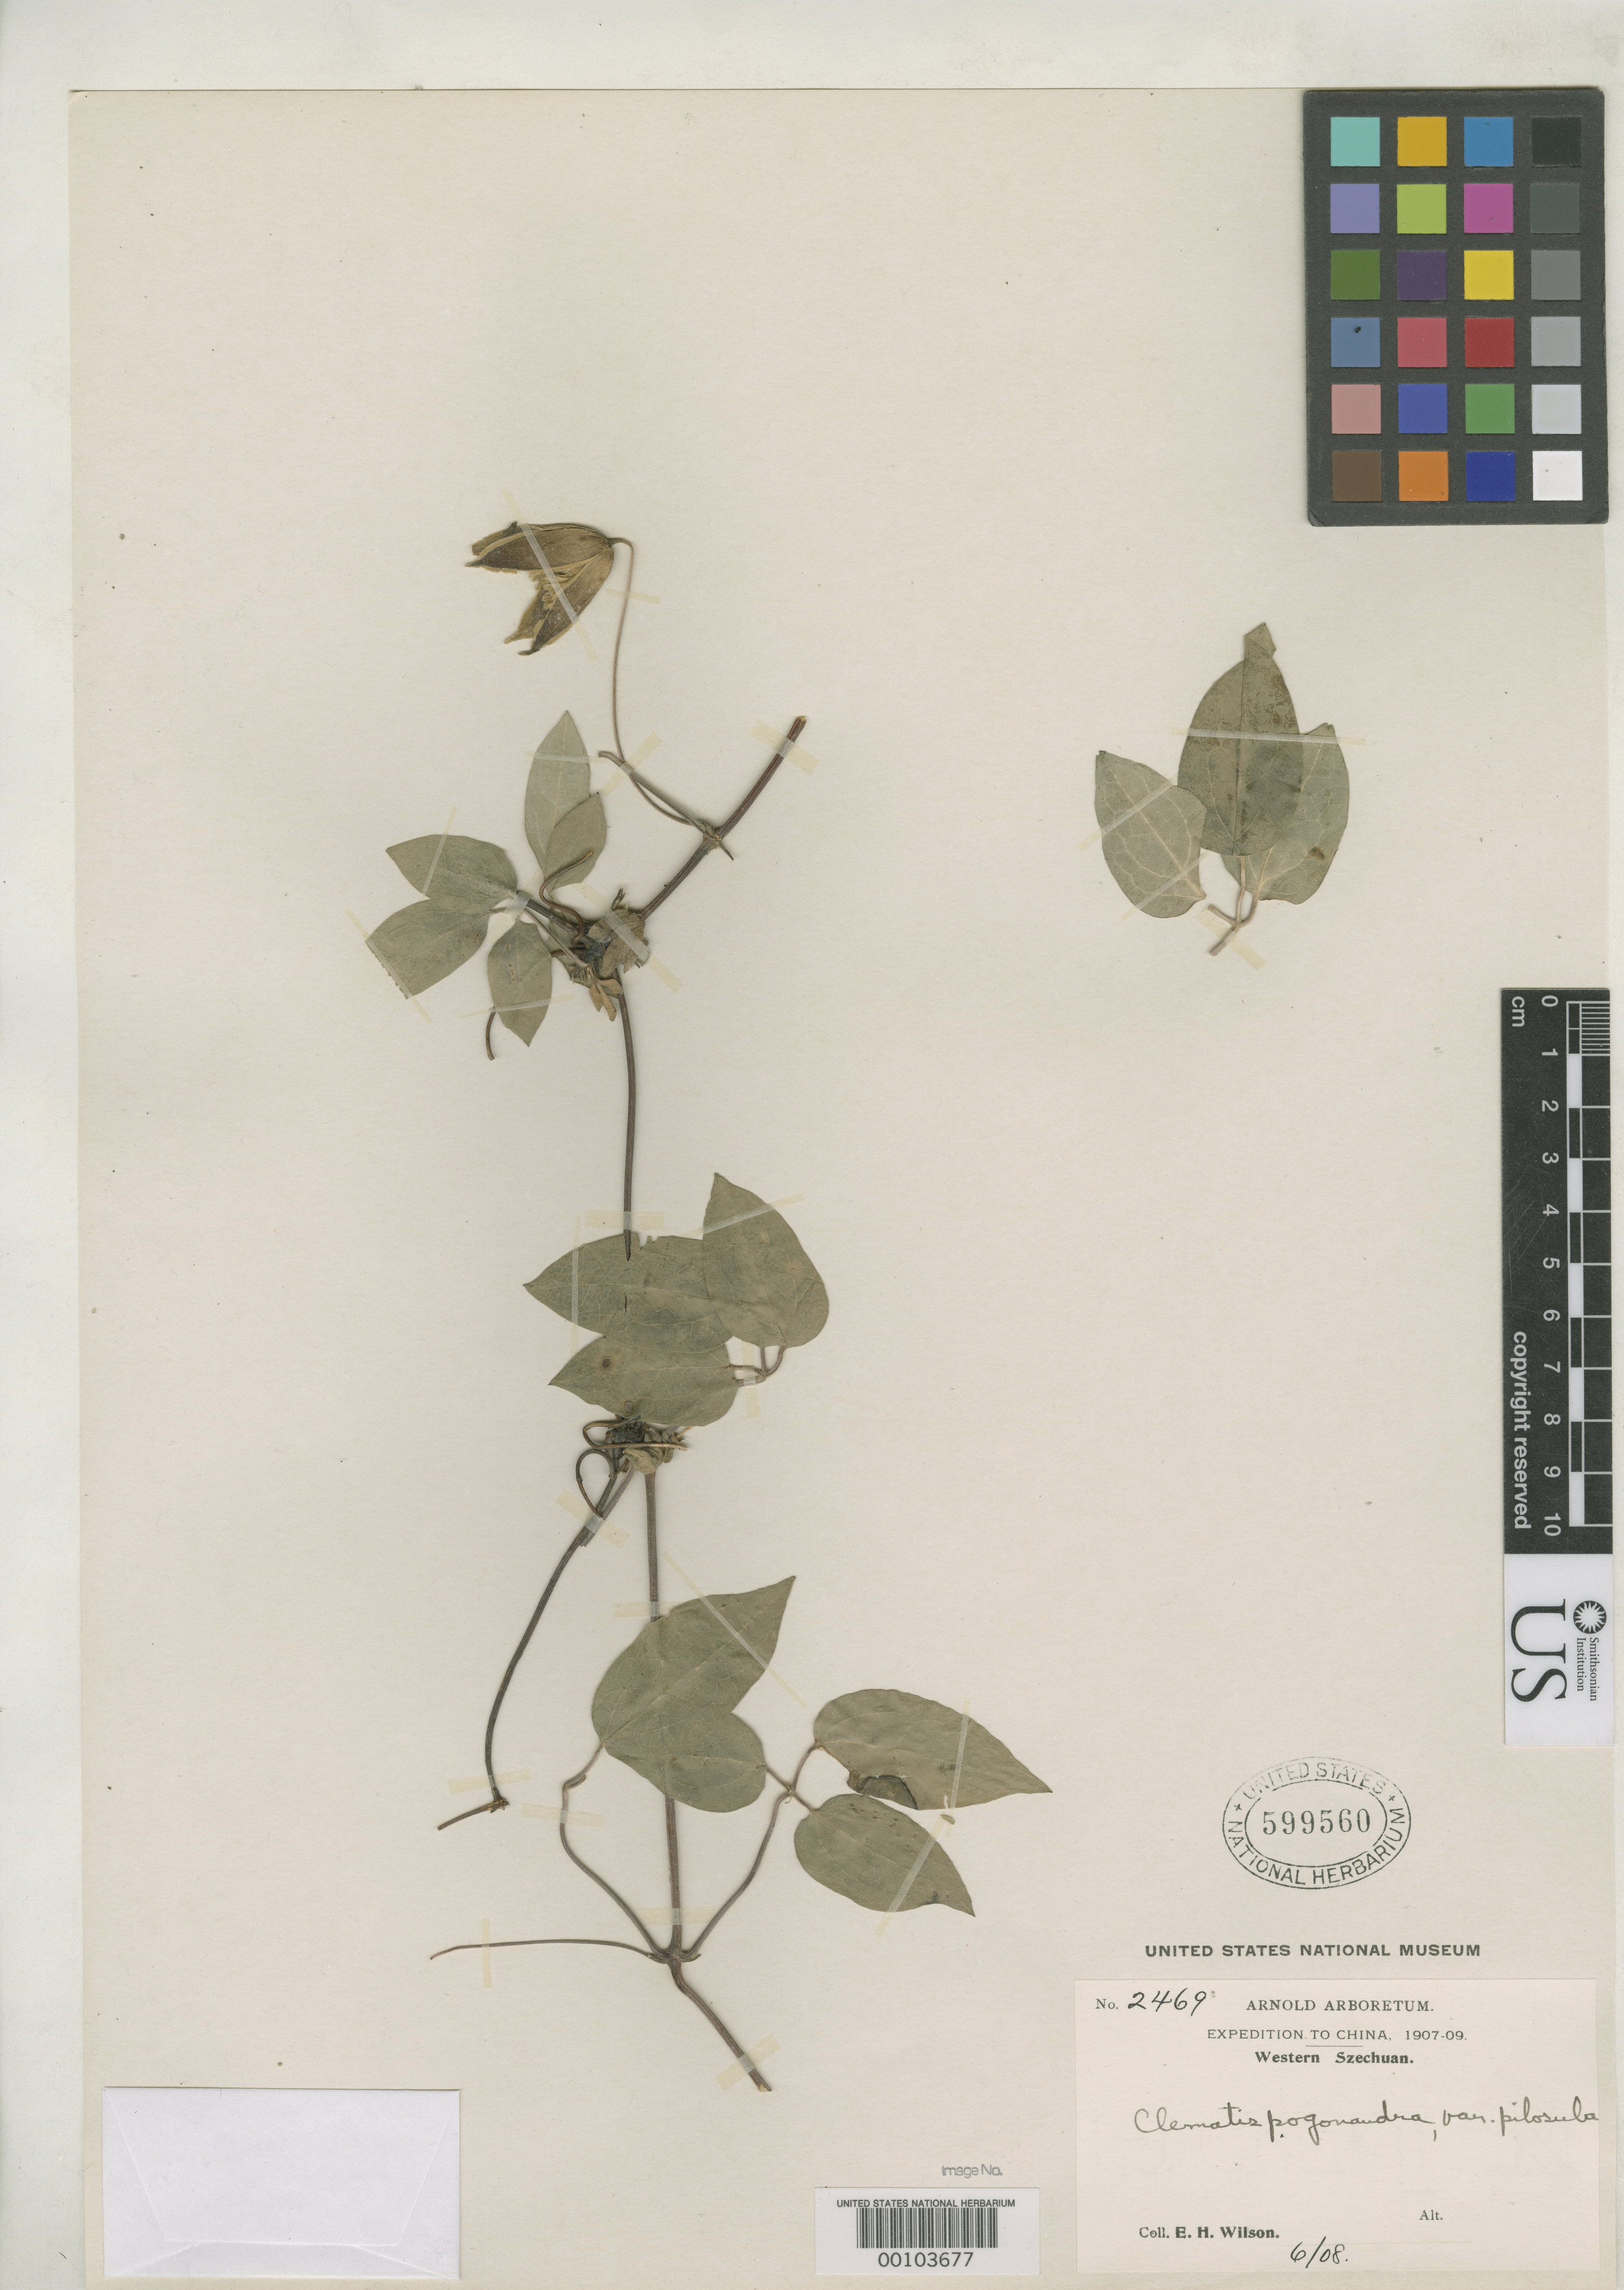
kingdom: Plantae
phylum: Tracheophyta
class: Magnoliopsida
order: Ranunculales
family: Ranunculaceae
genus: Clematis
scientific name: Clematis pogonandra var. pilosula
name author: Rehder & E.H. Wilson in Sarg.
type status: Isotype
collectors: E. H. Wilson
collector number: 2469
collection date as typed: Jun 1908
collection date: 1908-06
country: China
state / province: Sichuan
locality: West of Kuan Hsien.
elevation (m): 2300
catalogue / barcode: US 599560